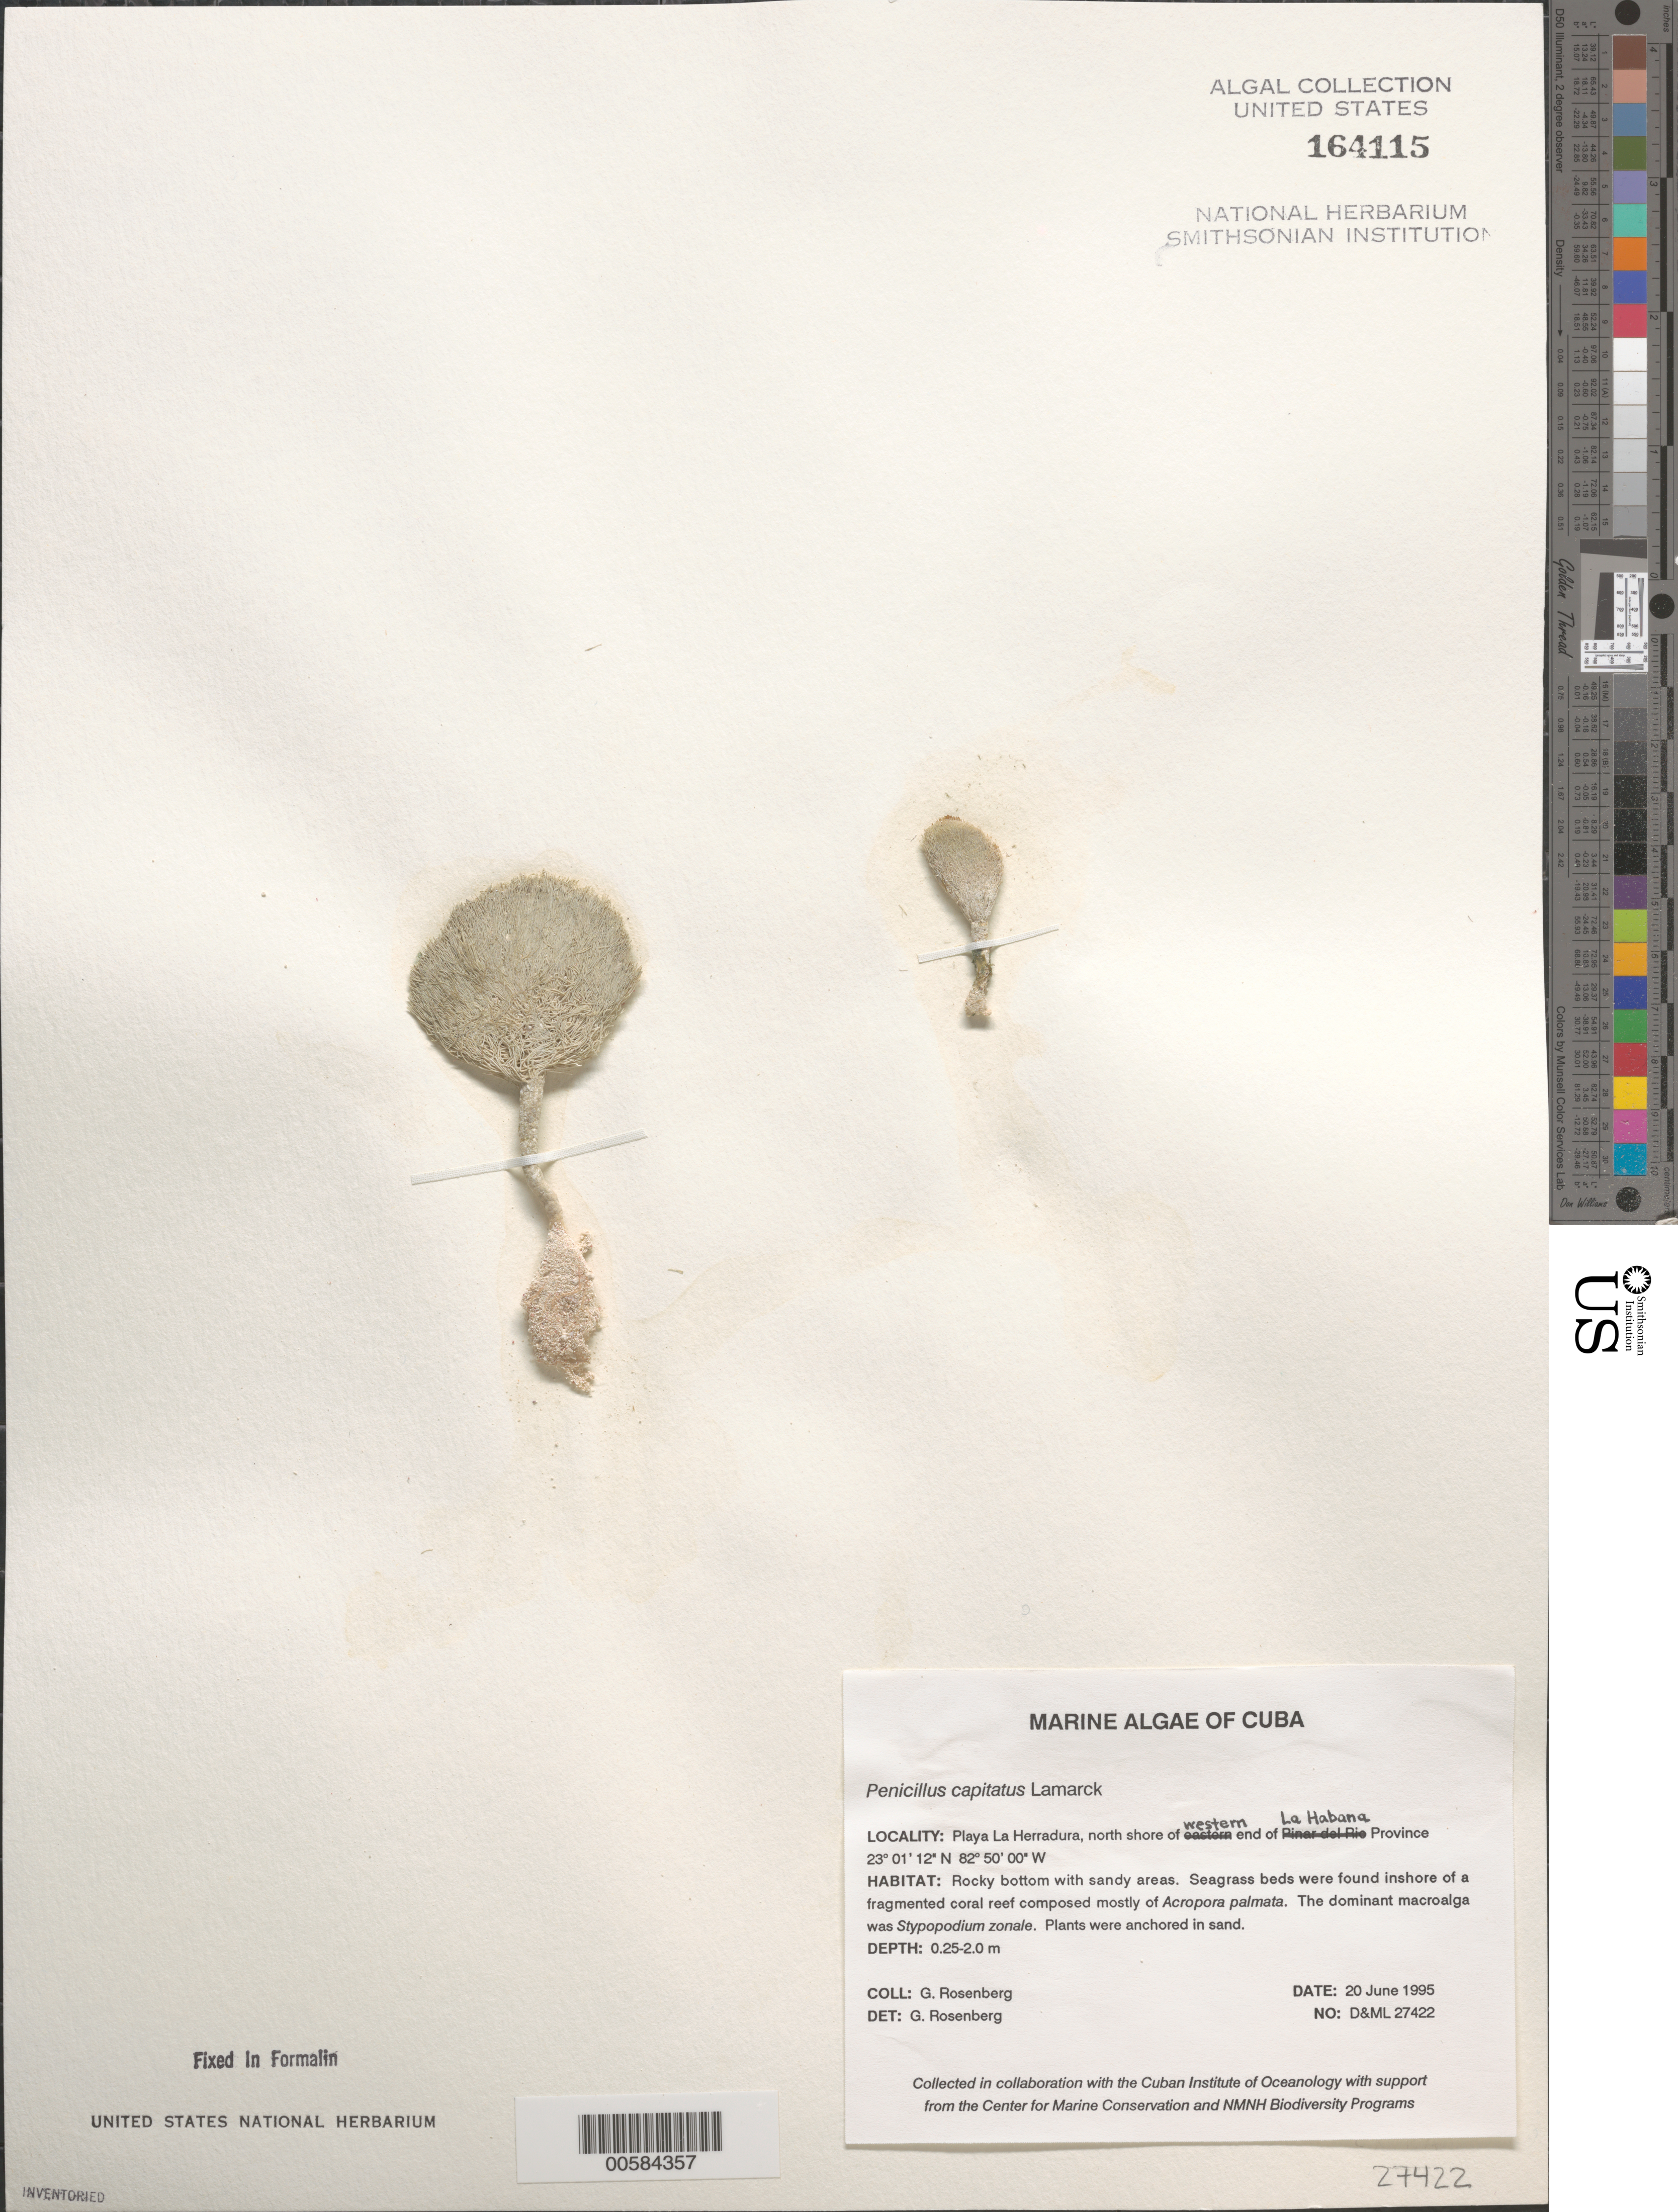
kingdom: Plantae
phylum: Chlorophyta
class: Ulvophyceae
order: Bryopsidales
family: Udoteaceae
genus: Penicillus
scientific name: Penicillus capitatus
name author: Lam.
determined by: Rosenberg, G.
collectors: G. Rosenberg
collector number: D&ML 27422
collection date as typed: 20 Jun 1995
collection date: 1995-06-20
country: Cuba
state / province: La Habana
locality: Playa la herradura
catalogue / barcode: US 164115